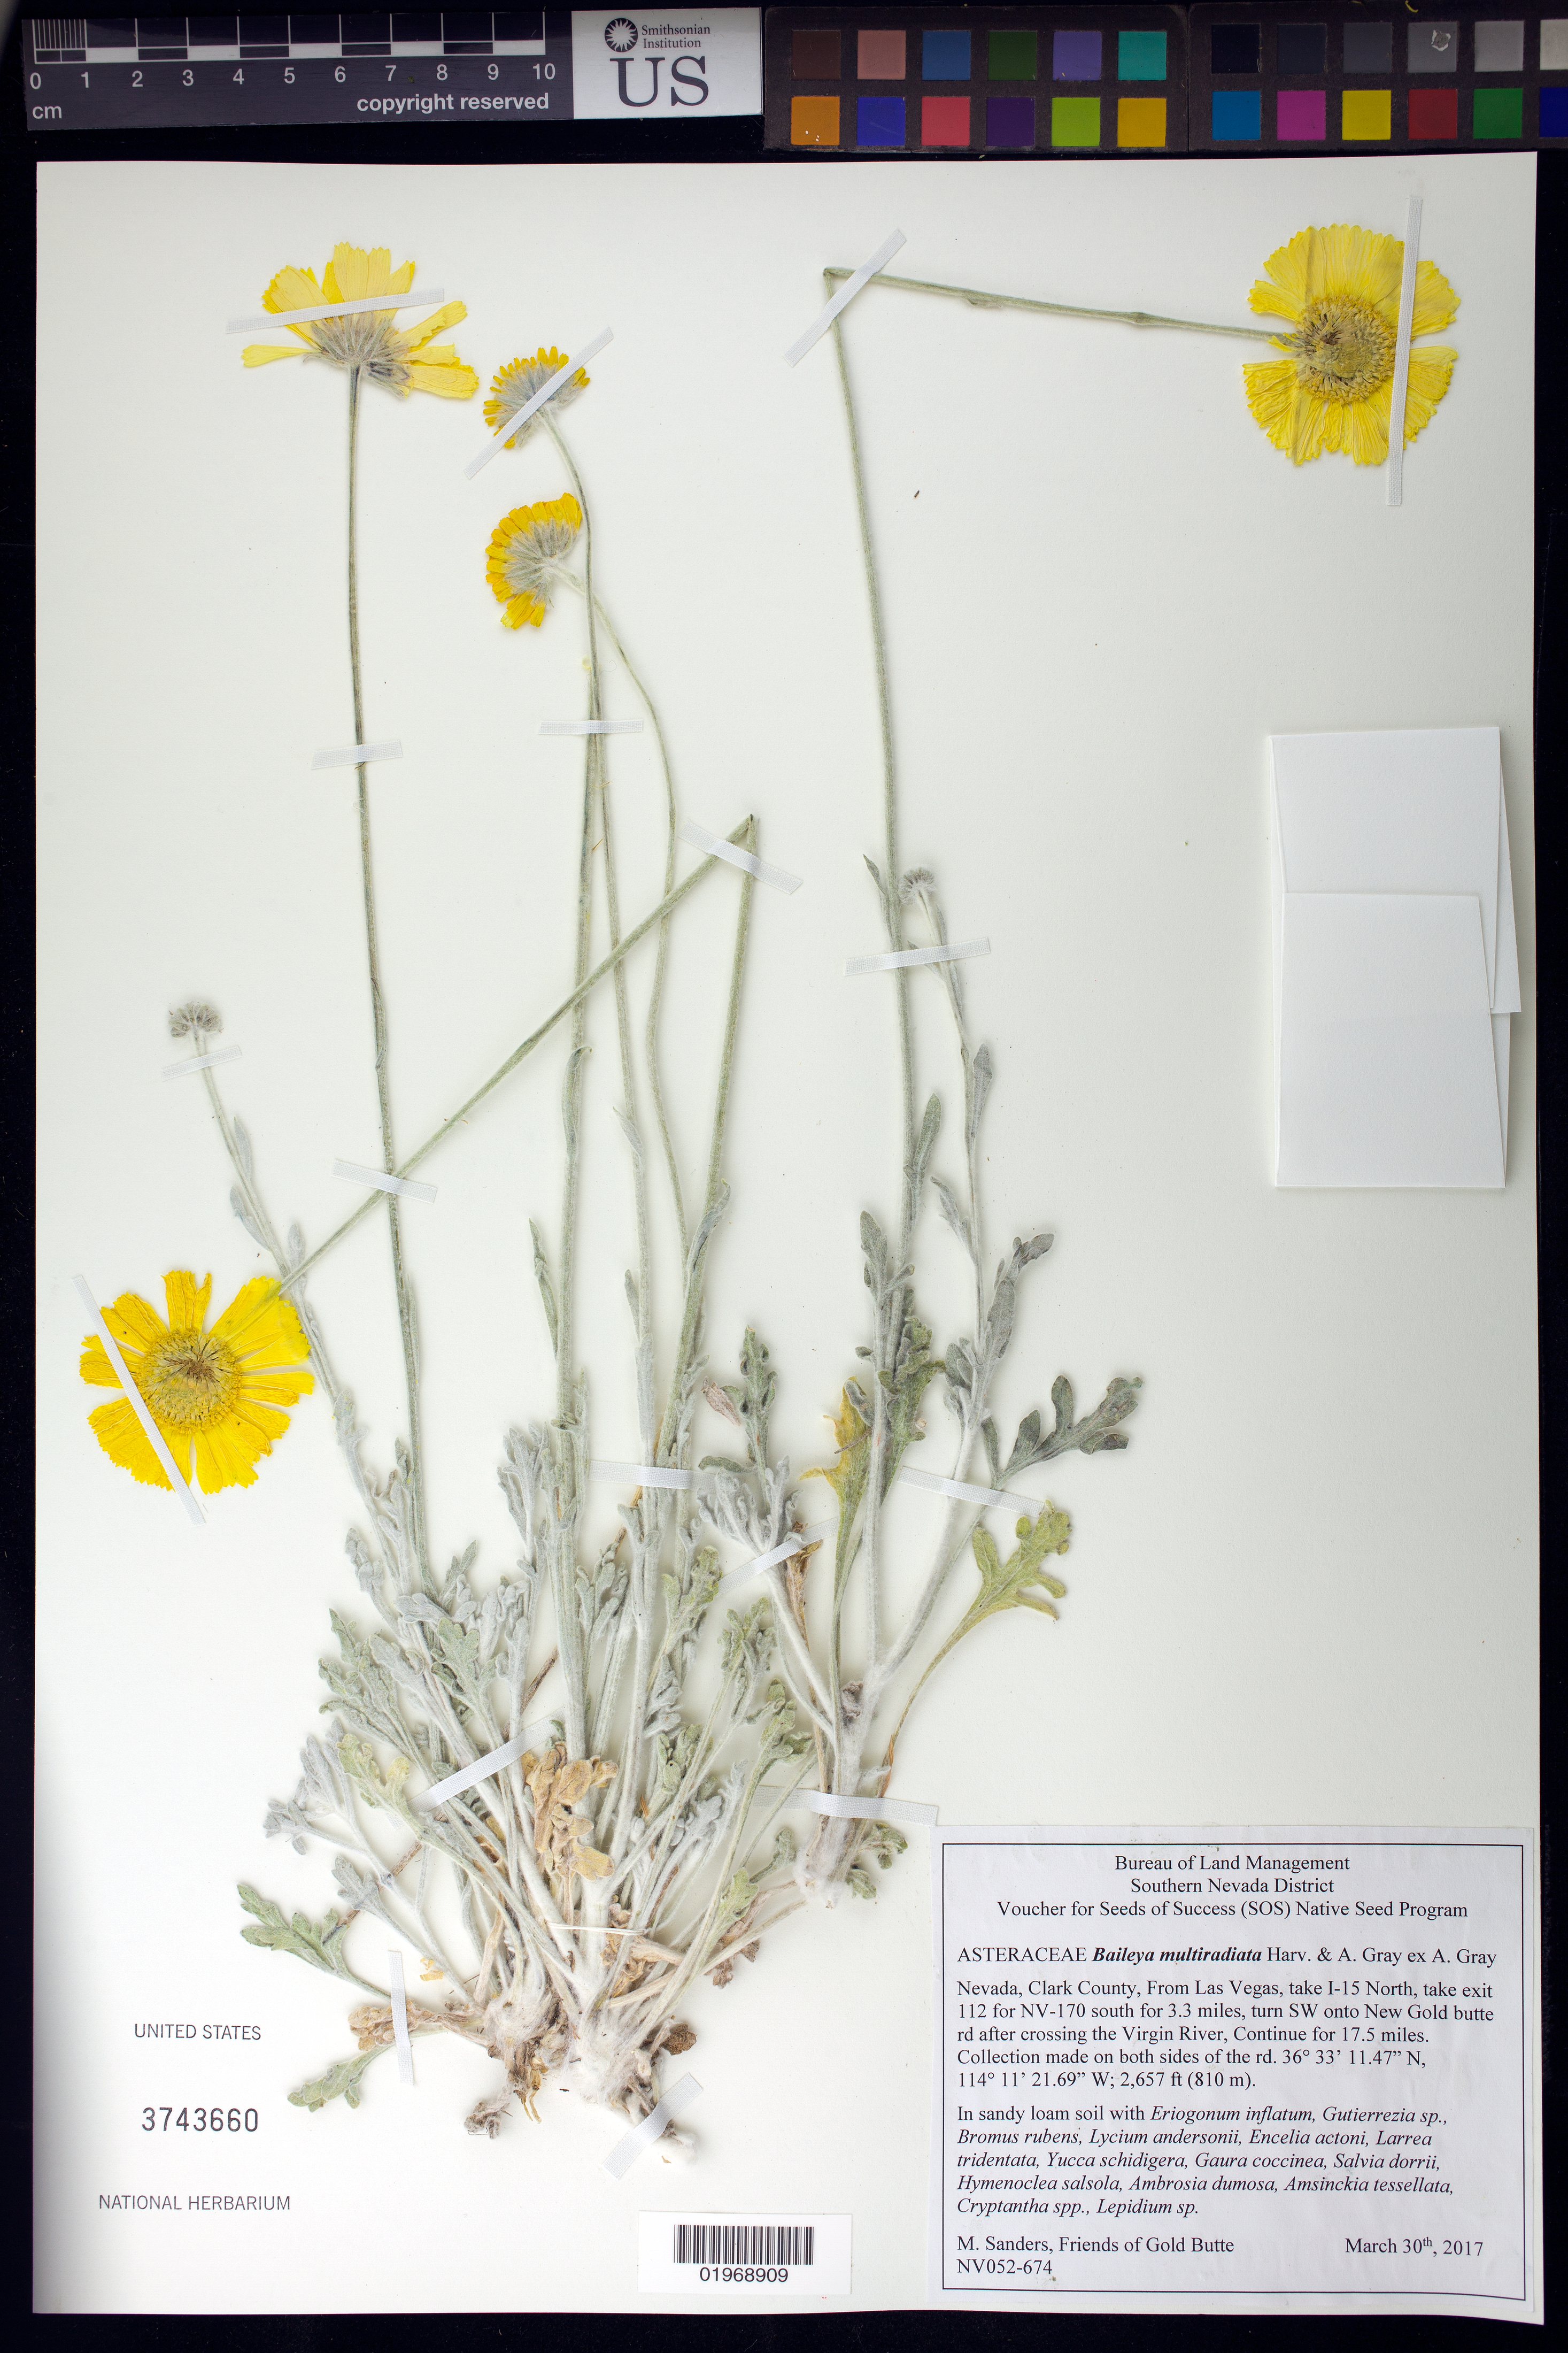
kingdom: Plantae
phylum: Tracheophyta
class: Magnoliopsida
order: Asterales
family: Asteraceae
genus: Baileya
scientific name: Baileya multiradiata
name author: Harv. & A. Gray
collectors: M. Sanders & Friends of Gold Butte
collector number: NV052-674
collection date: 2017-03-30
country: United States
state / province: Nevada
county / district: Clark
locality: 17.5 miles on New Gold butte rd. after crossing the Virgin River.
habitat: In loam sandy soil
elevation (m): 810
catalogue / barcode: US 3743660